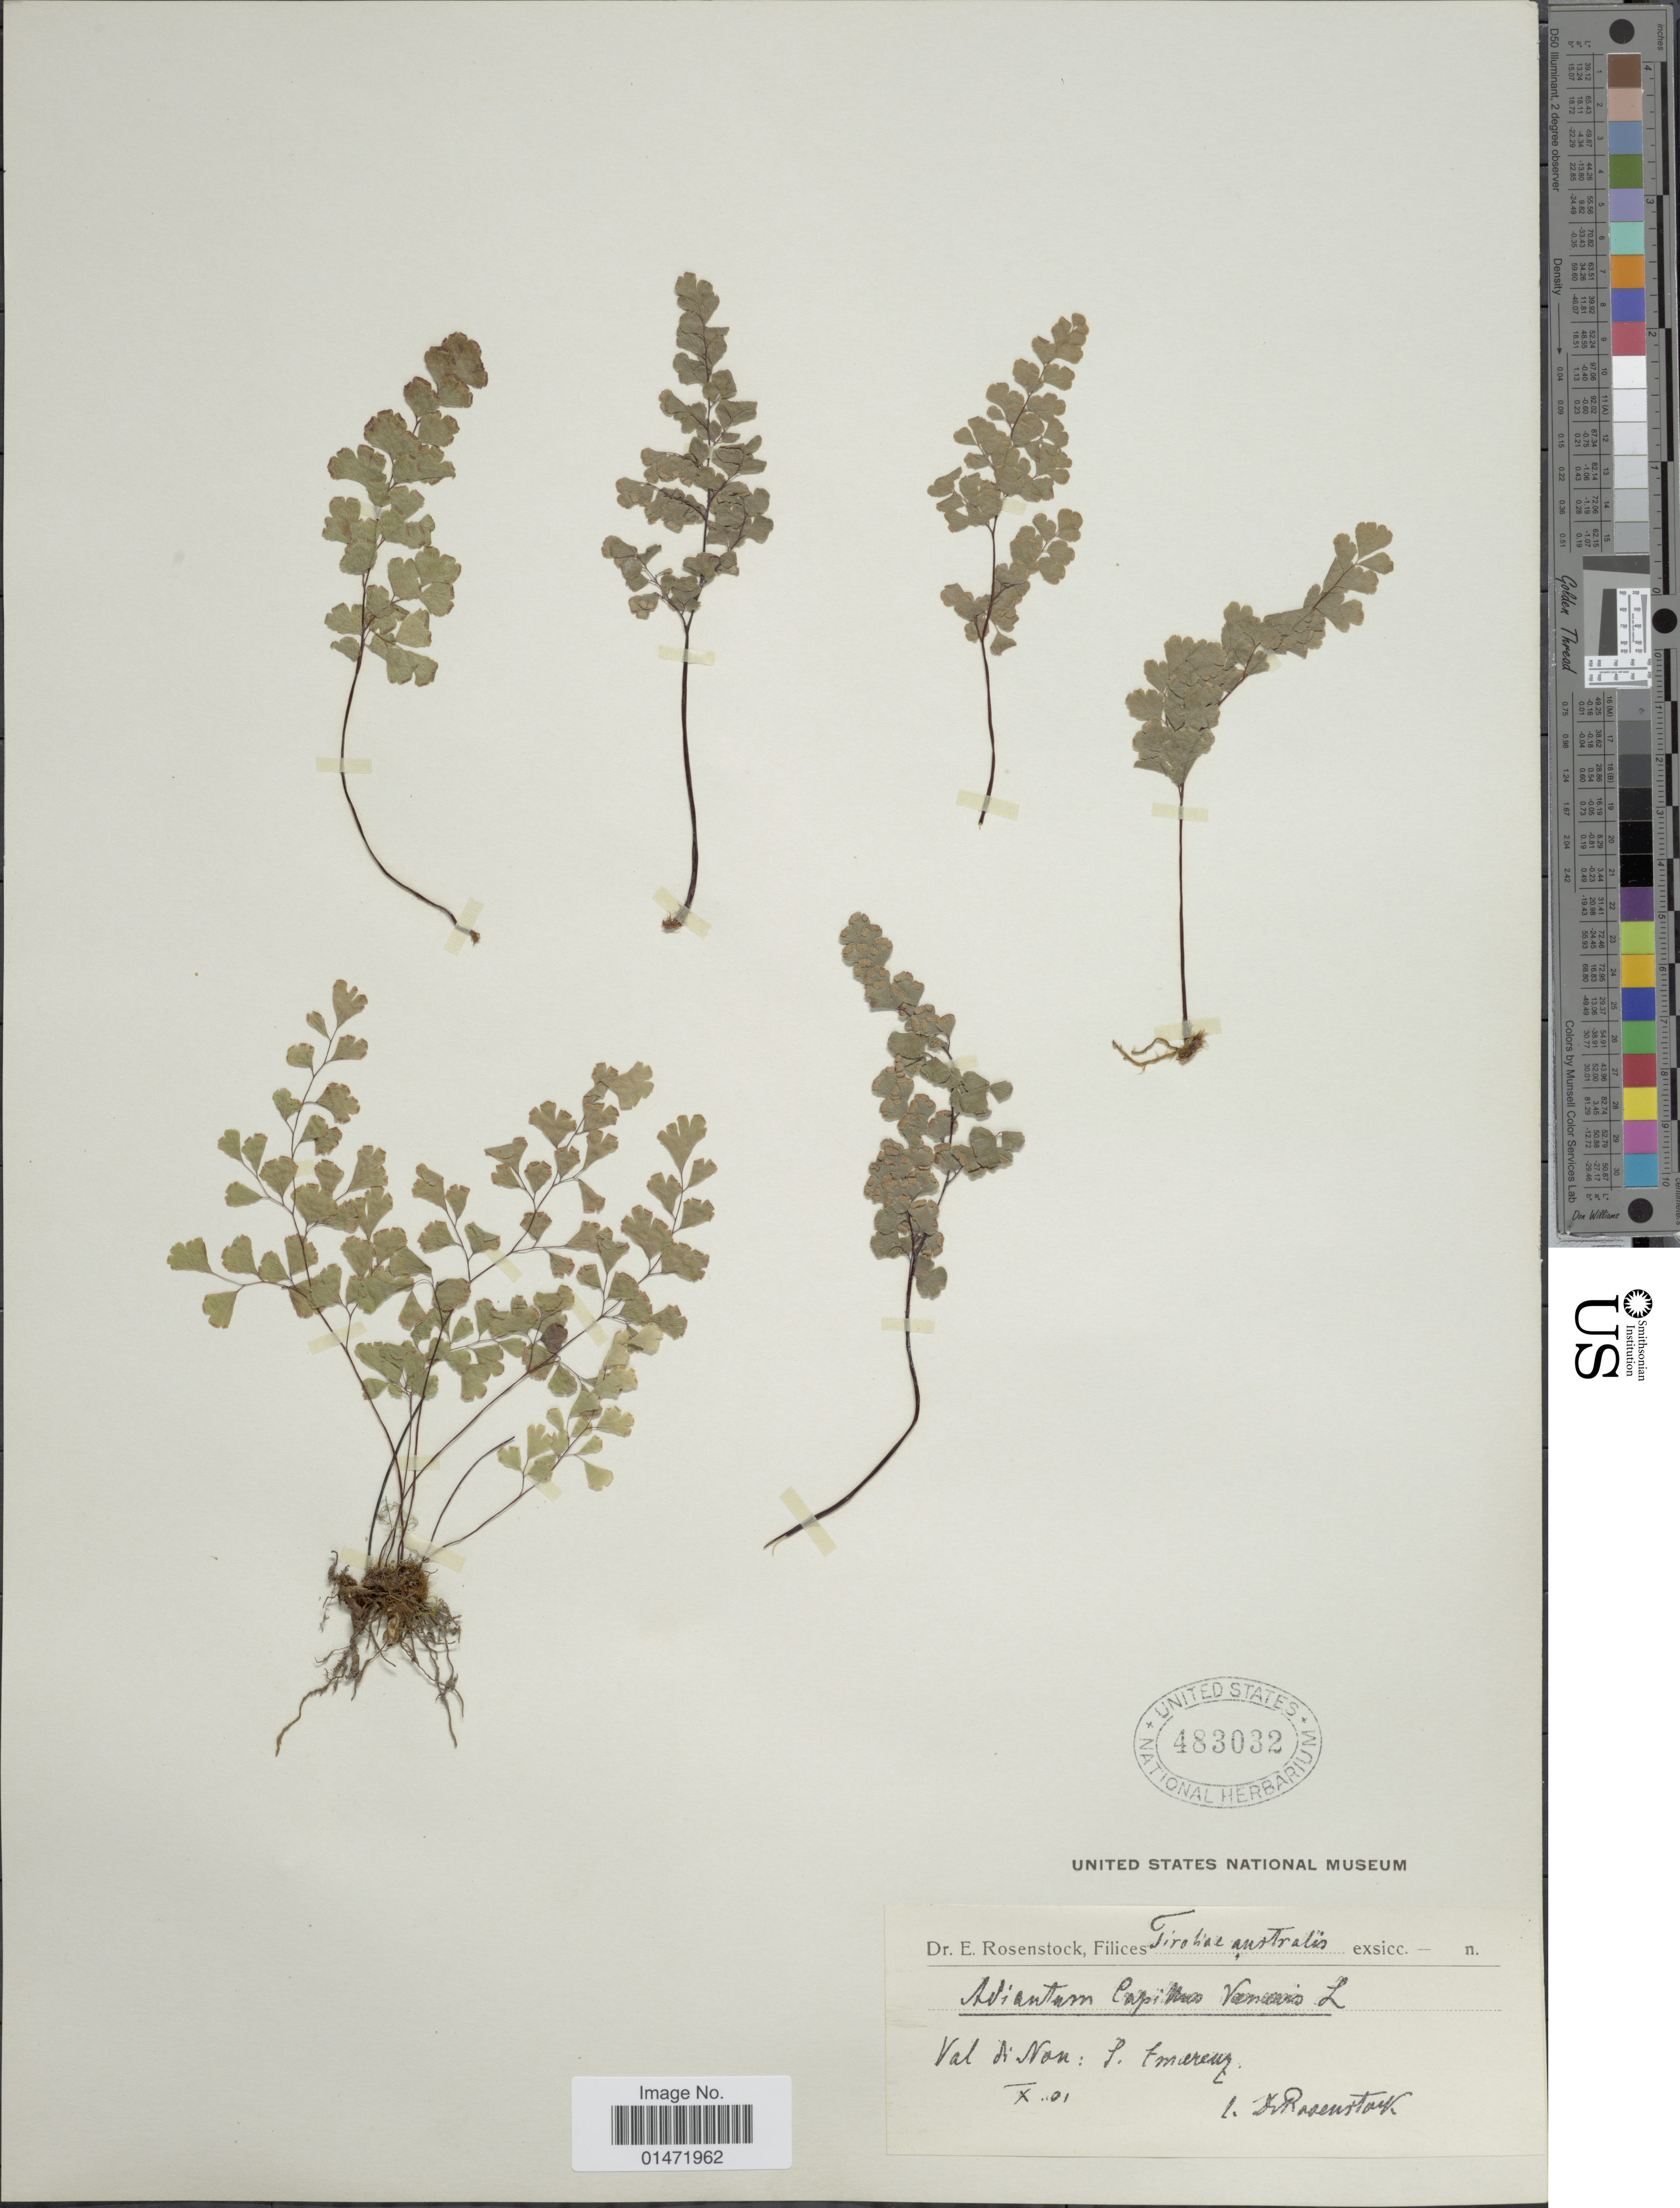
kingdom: Plantae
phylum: Tracheophyta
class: Polypodiopsida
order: Polypodiales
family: Pteridaceae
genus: Adiantum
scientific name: Adiantum capillus-veneris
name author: L.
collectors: -- Rosenstock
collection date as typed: Transcribed d/m/y: /10/1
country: Italy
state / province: Trentino-Alto Adige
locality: Tirohae australis, Val d'Non: S. Emierenz [interpreted]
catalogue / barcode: US 483032